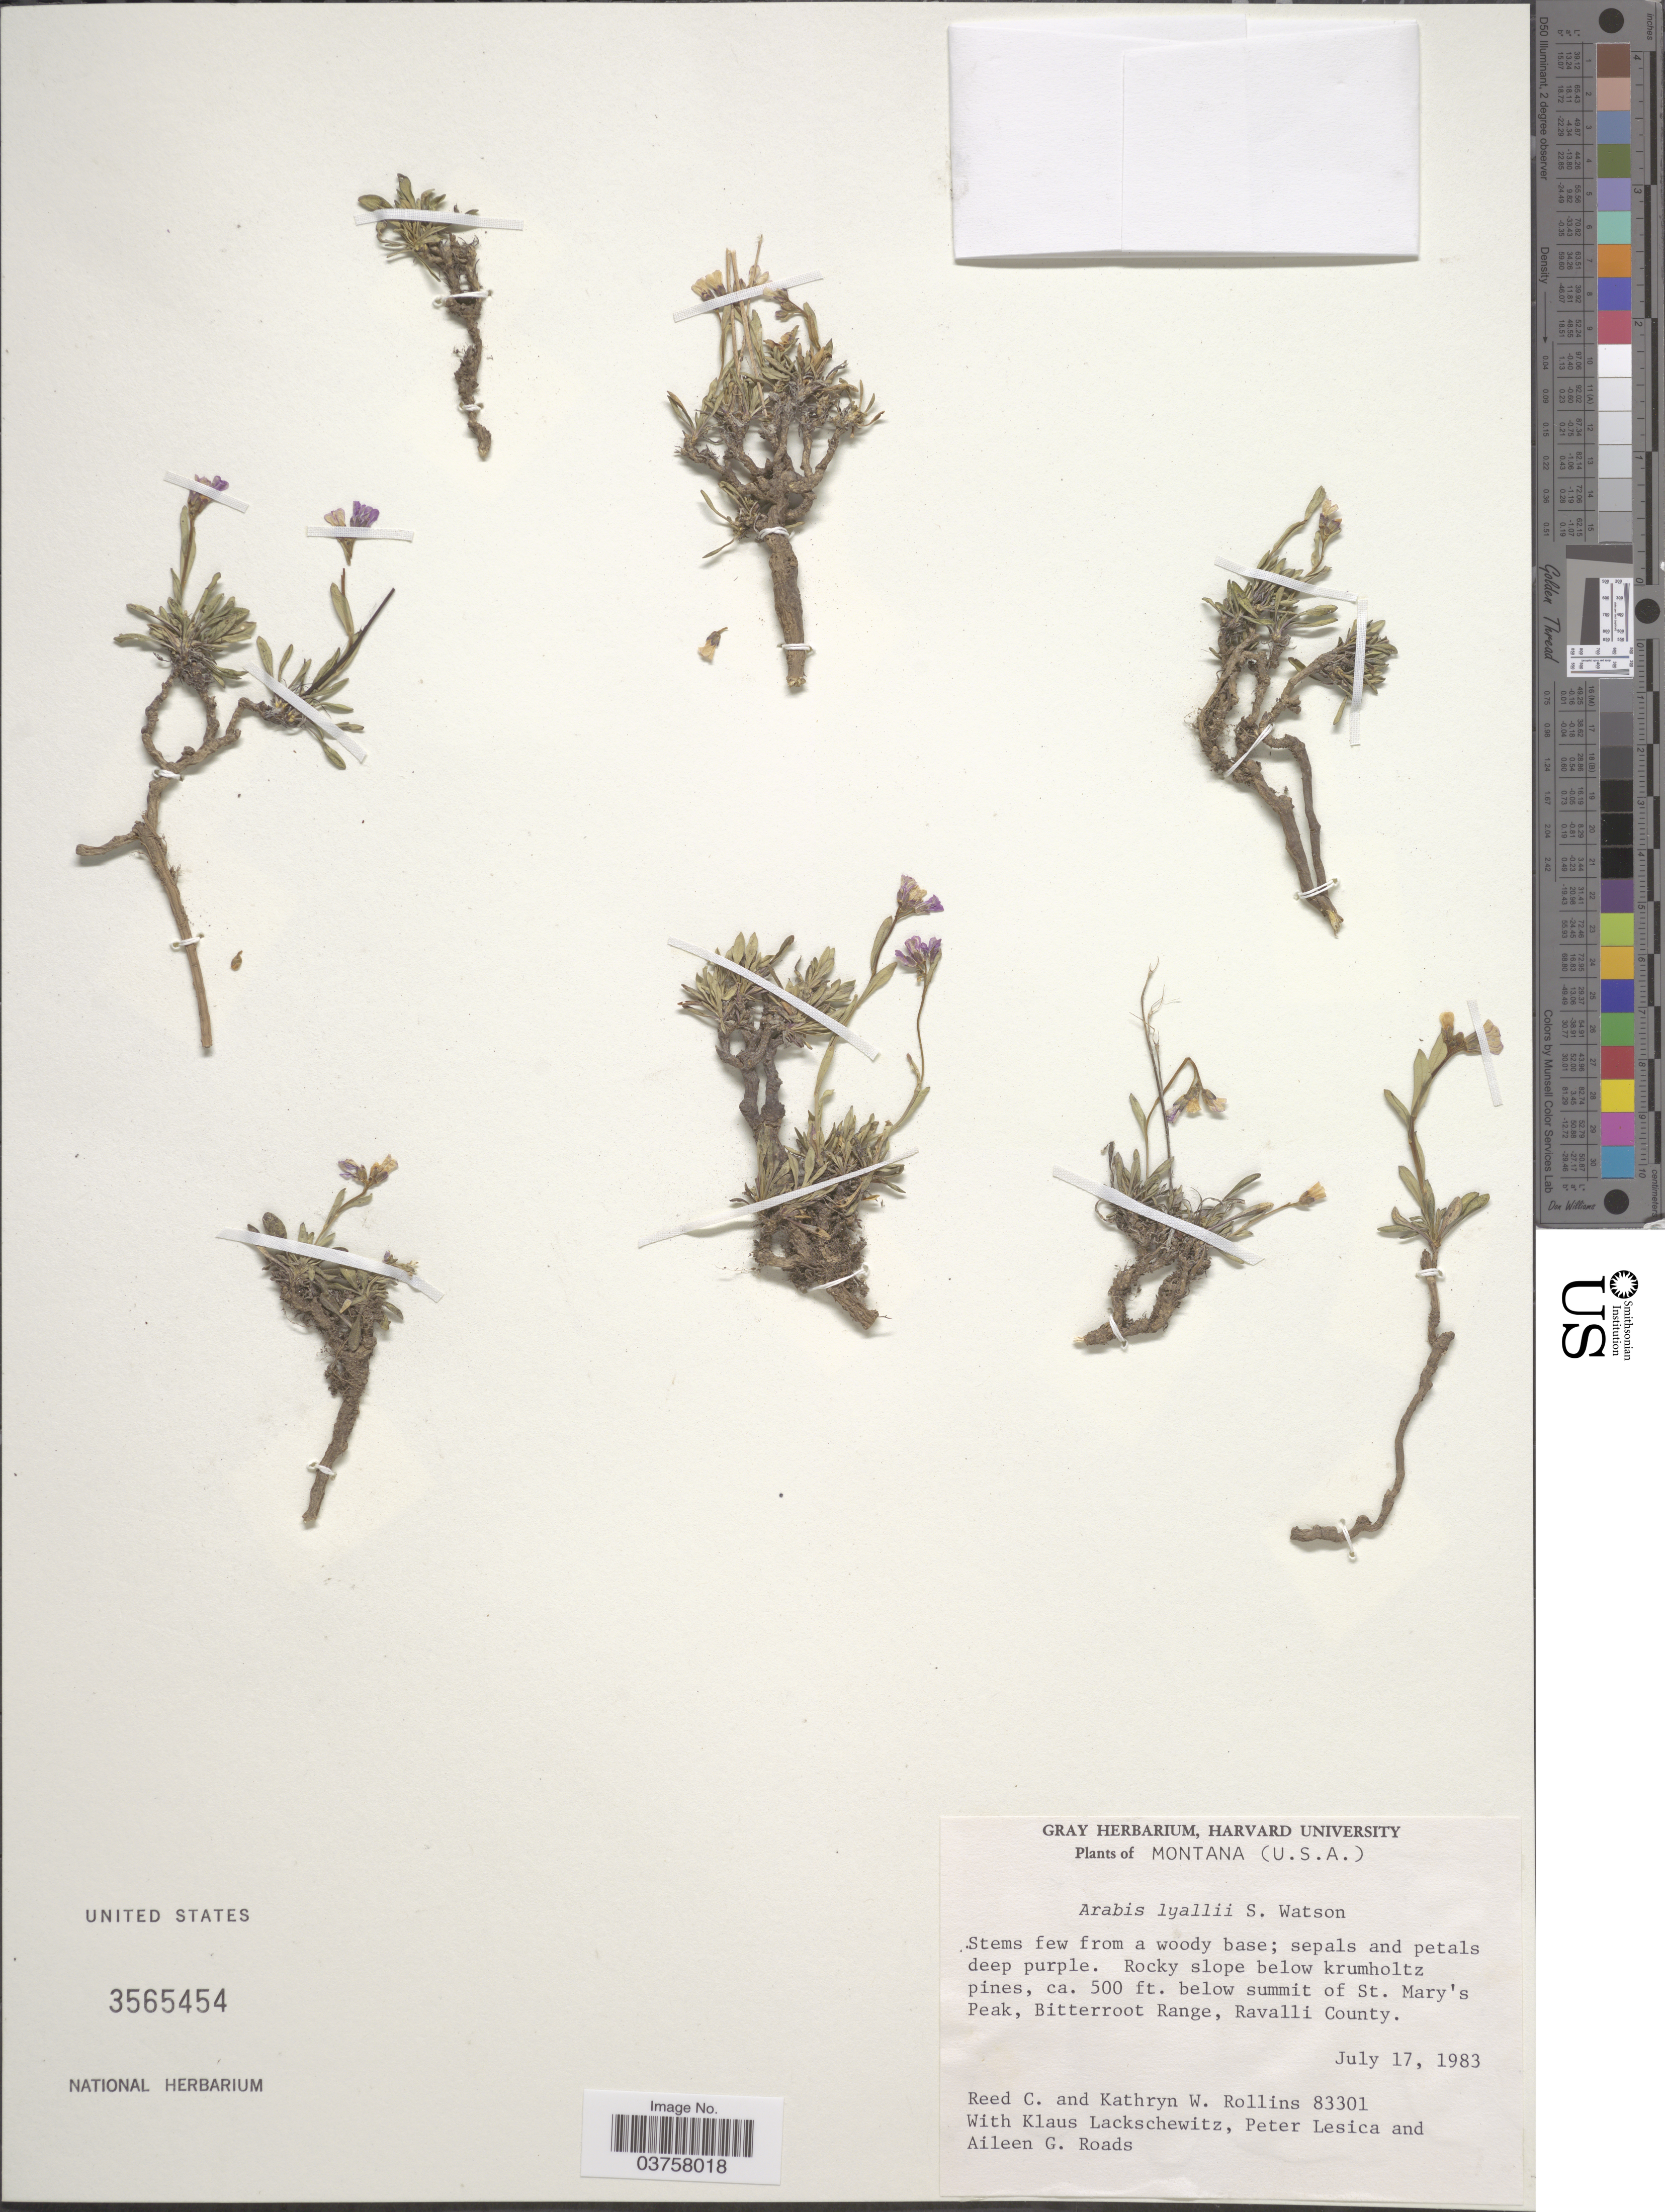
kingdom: Plantae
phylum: Tracheophyta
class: Magnoliopsida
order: Brassicales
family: Brassicaceae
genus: Arabis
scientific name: Arabis lyallii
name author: S. Watson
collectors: R. C. Rollins, K. W. Rollins, K. Lackschewitz, P. Lesica & A. Roads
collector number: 83301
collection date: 1983-07-17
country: United States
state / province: Montana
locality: Below summit of St. Mary's Peak, Bitterroot Range, Ravalli County.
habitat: rocky slope below pines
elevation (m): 152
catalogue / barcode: US 3565454